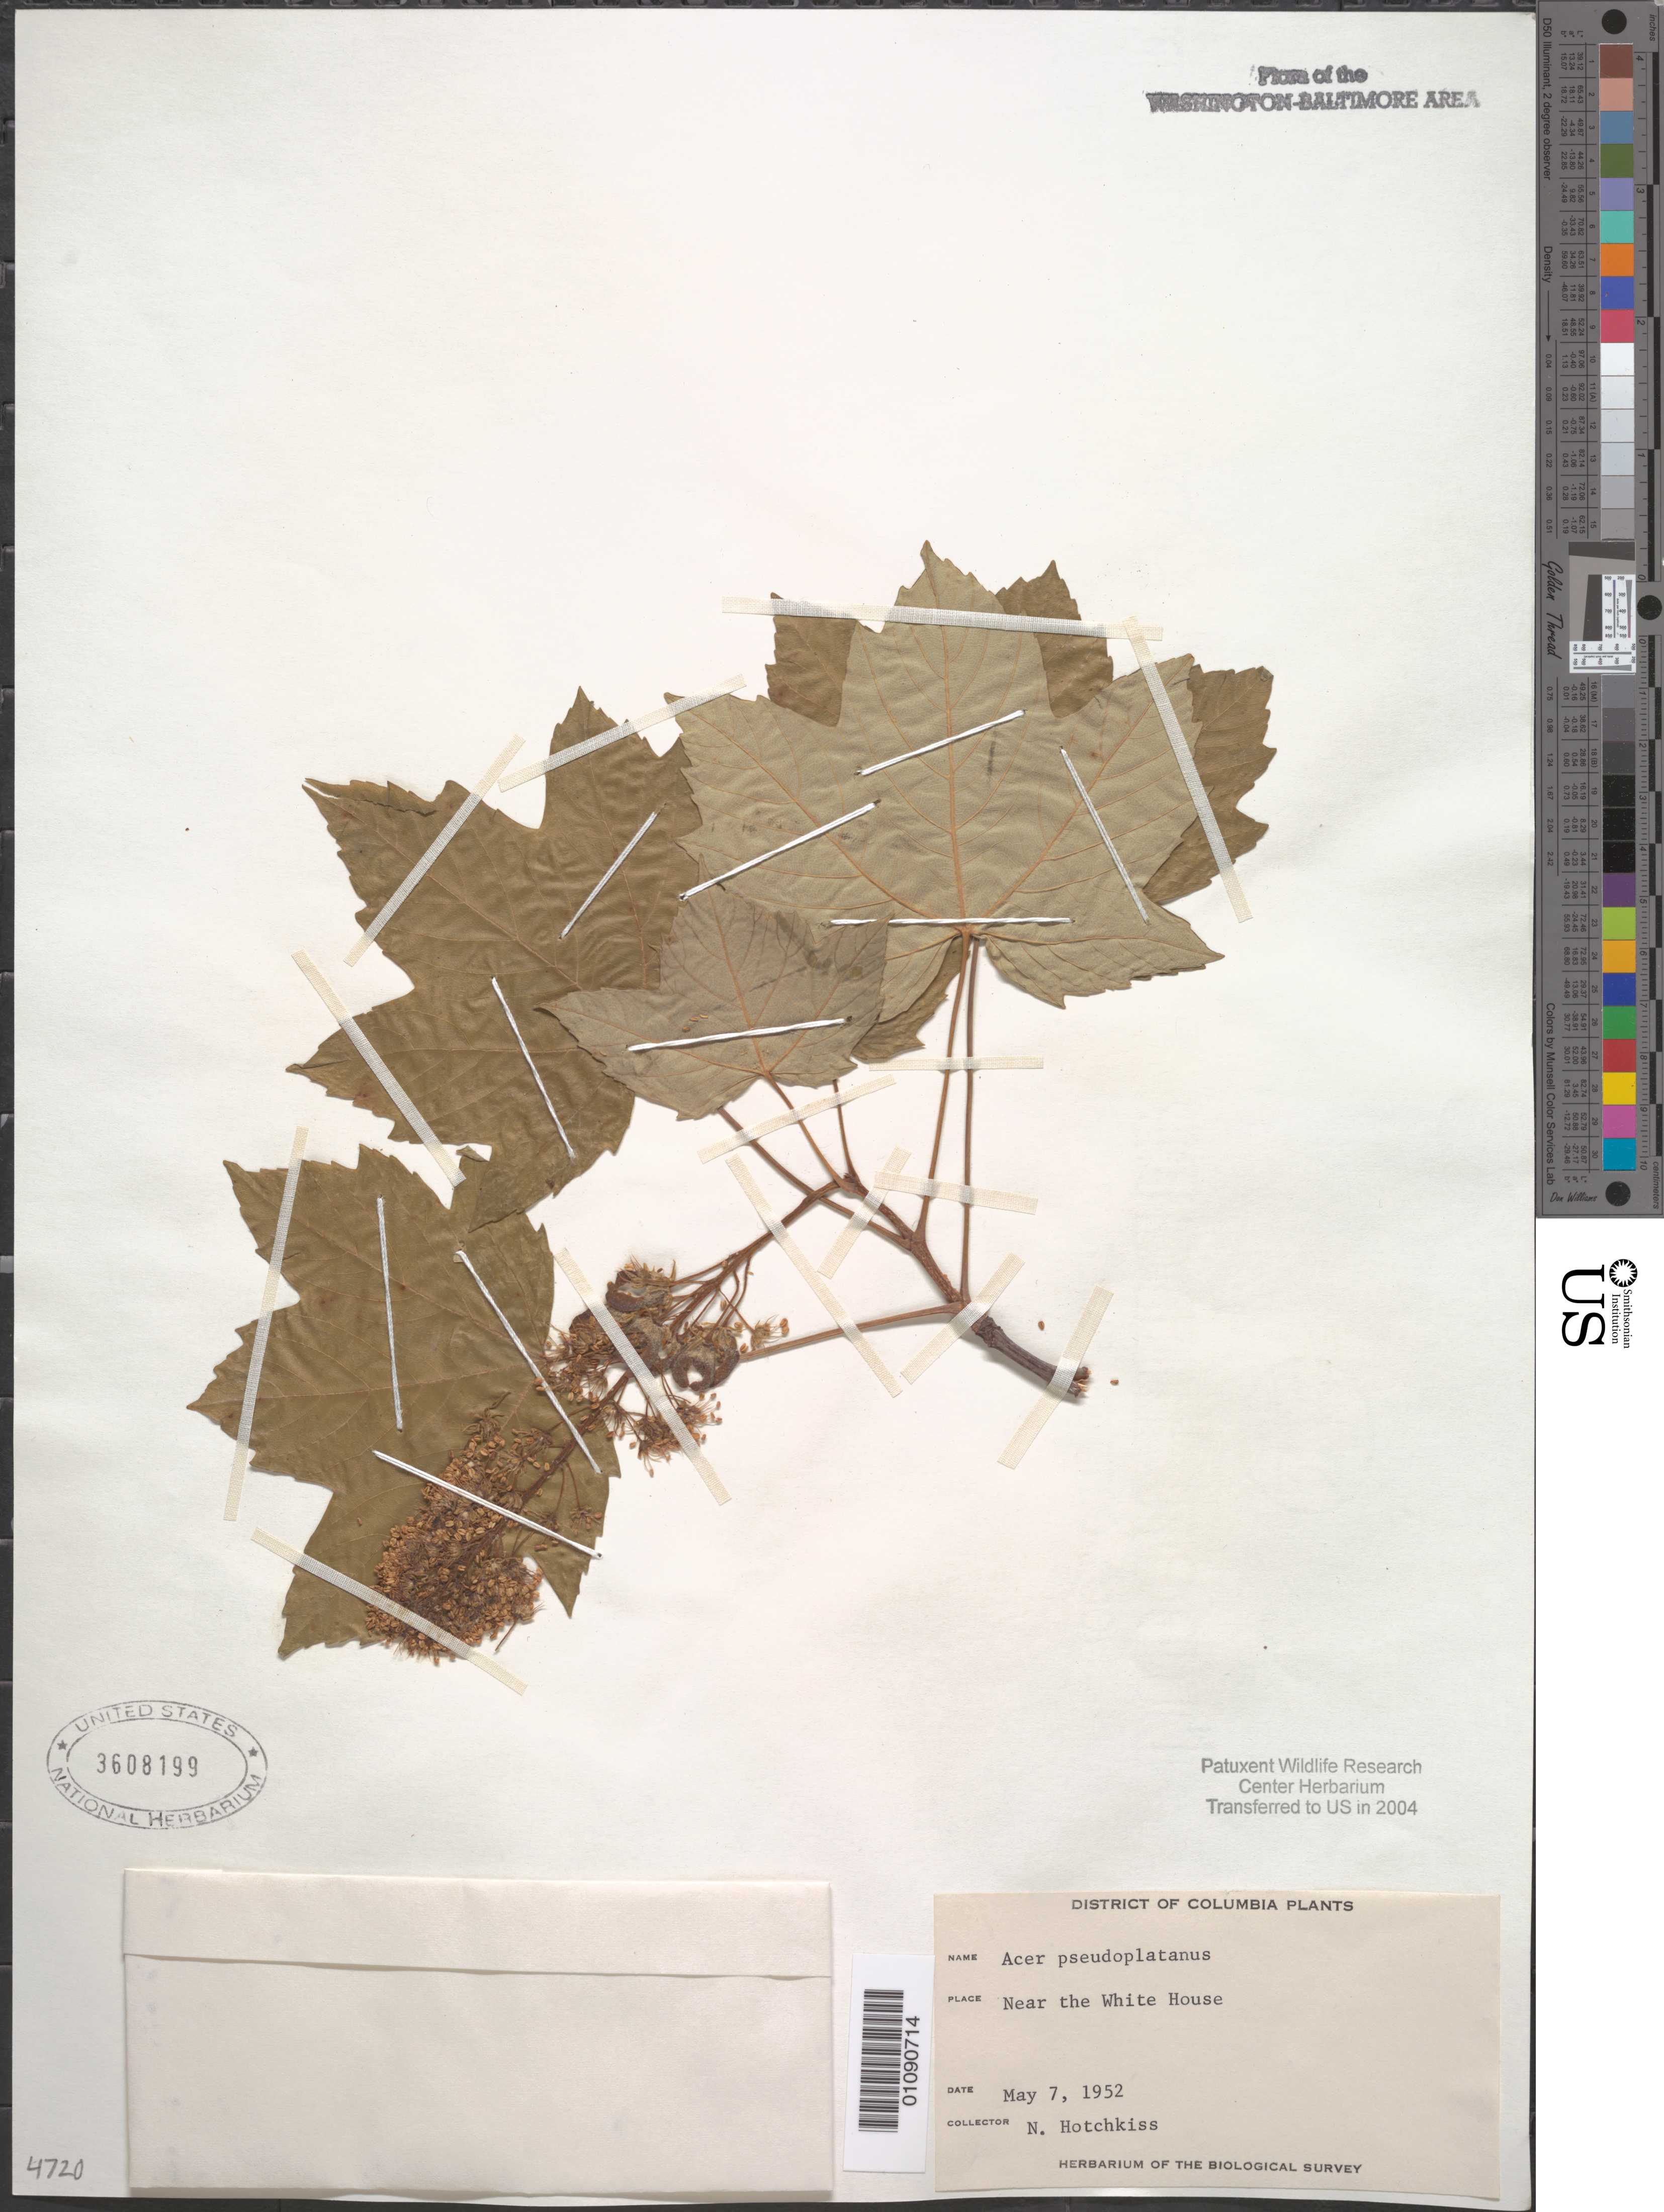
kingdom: Plantae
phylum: Tracheophyta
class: Magnoliopsida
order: Sapindales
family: Sapindaceae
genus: Acer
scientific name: Acer pseudoplatanus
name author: L.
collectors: N. Hotchkiss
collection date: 1952-05-07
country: United States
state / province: District of Columbia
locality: Near the White House.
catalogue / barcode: US 3608199